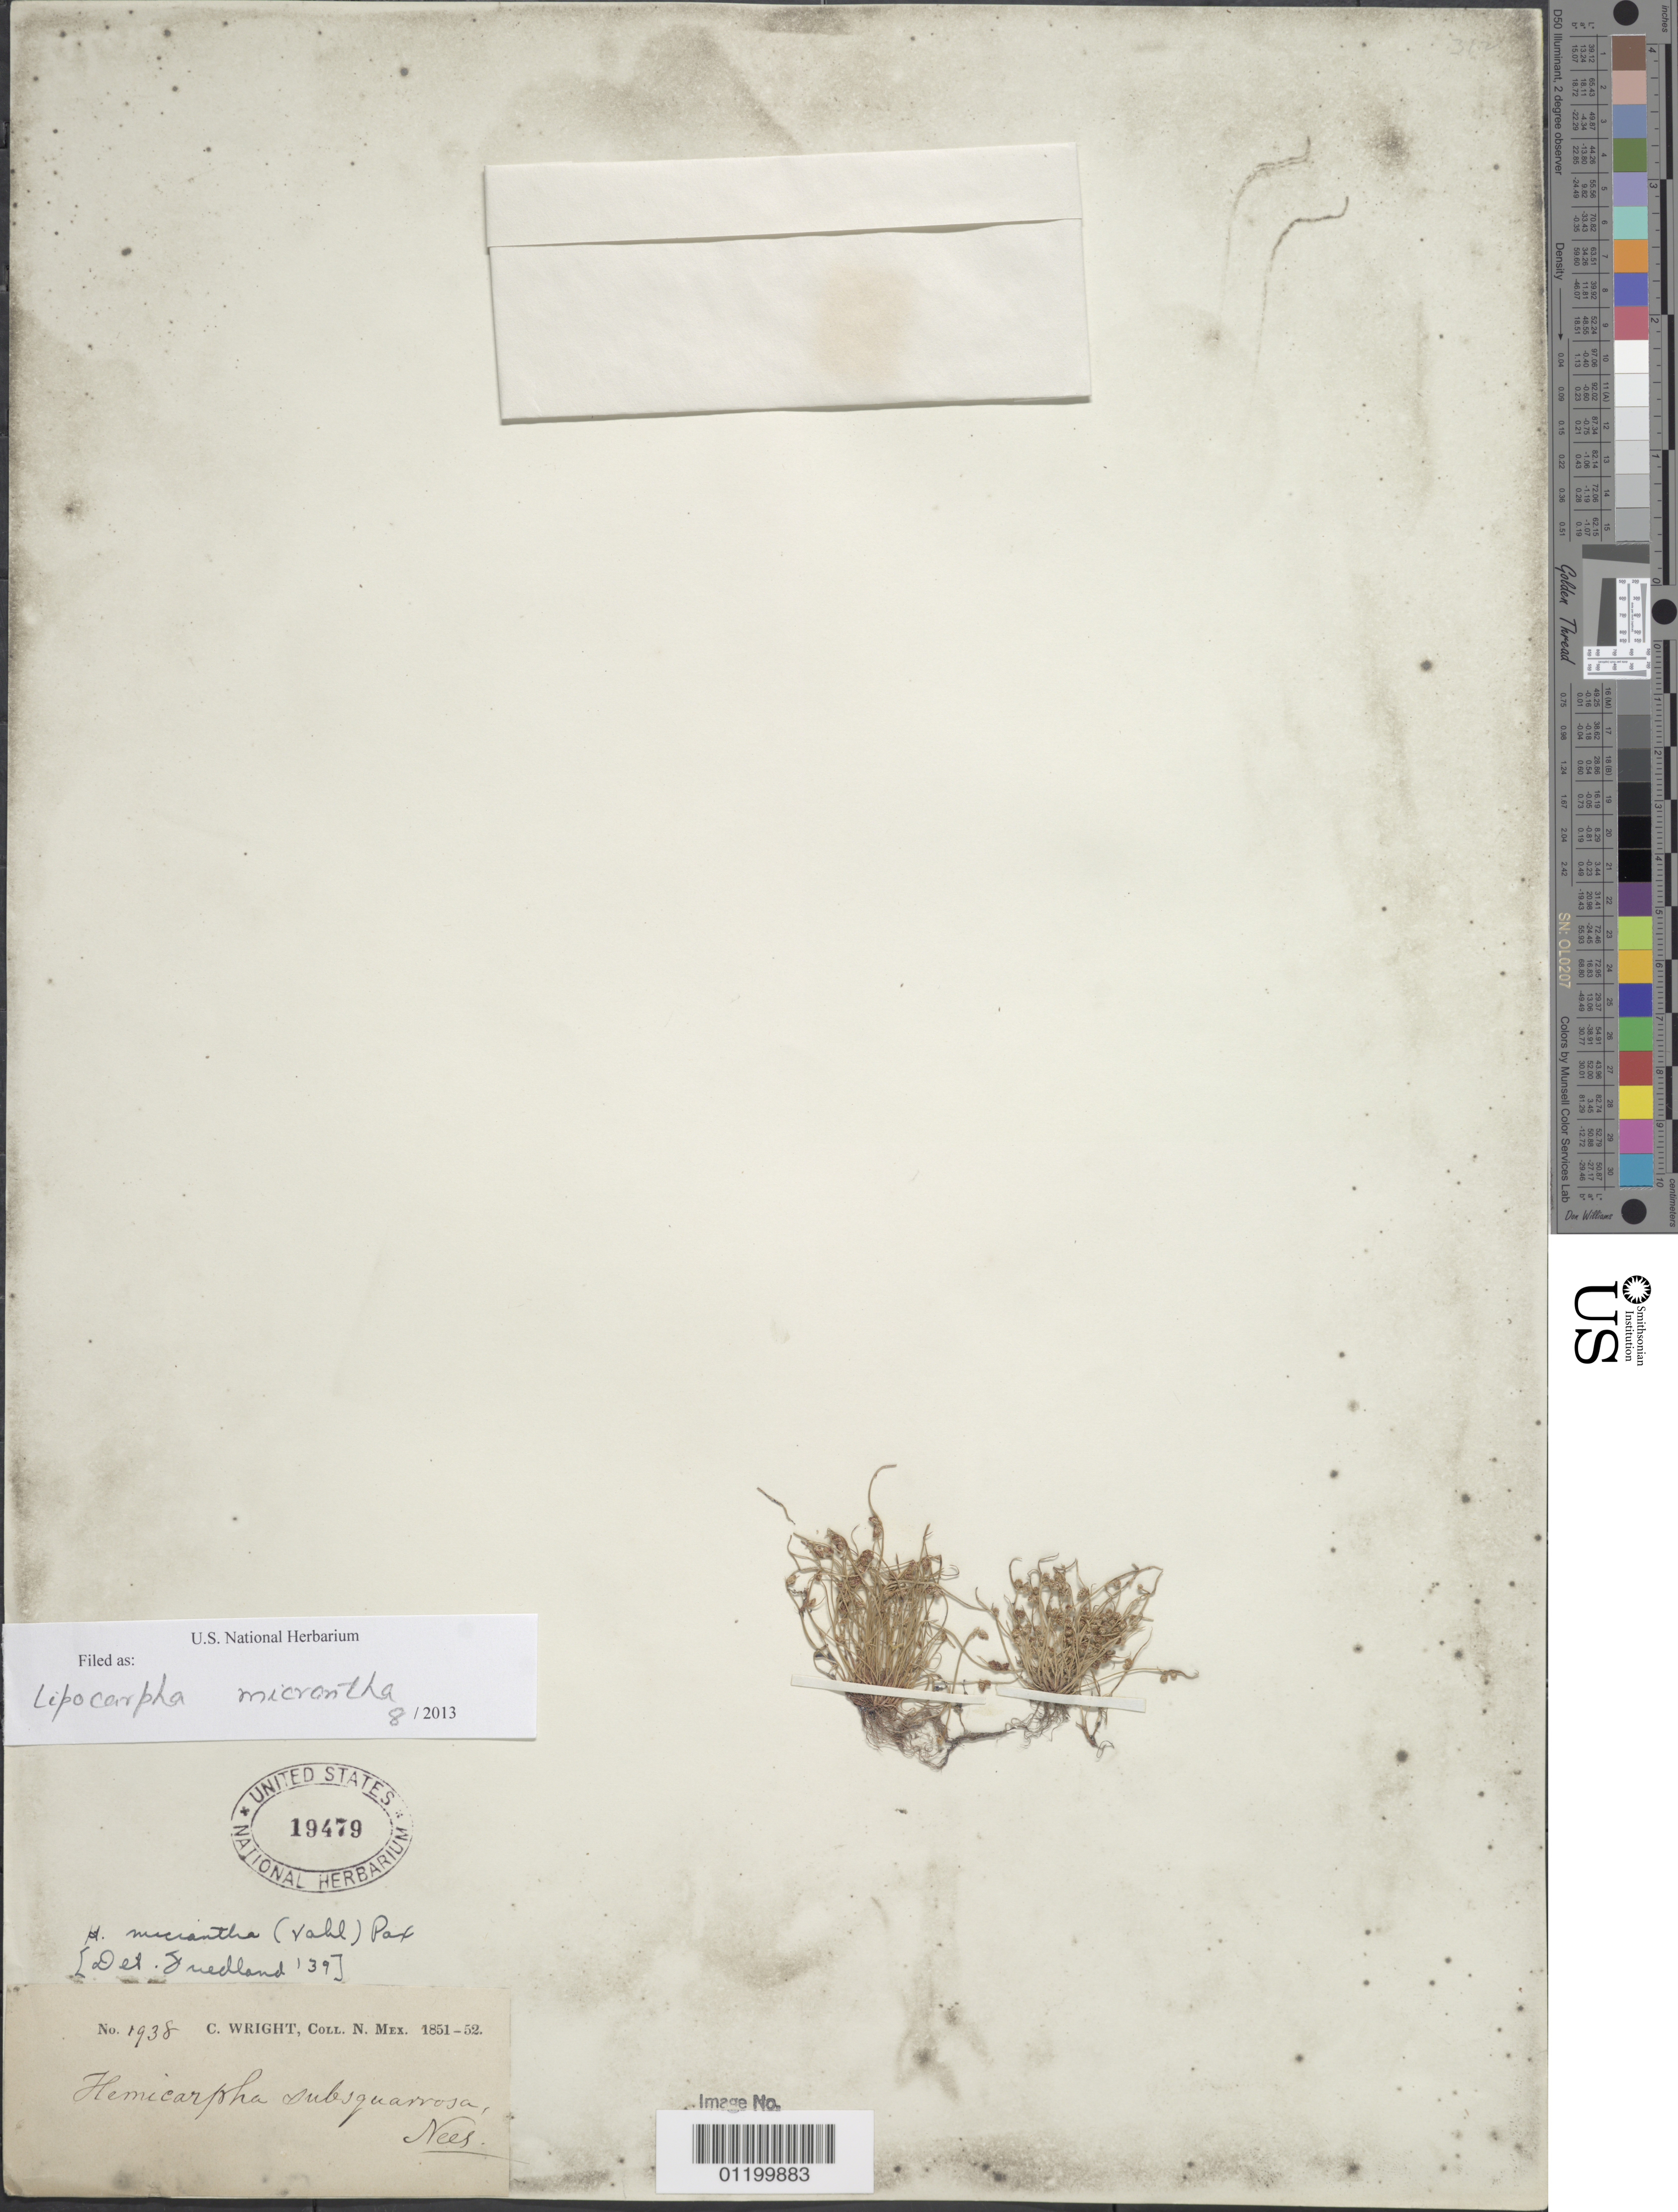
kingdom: Plantae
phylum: Tracheophyta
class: Liliopsida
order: Poales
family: Cyperaceae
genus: Cyperus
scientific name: Cyperus subsquarrosus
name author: (Muhl.) Bauters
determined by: Strong, M. T., (US), Smithsonian Institution - National Museum of Natural History (UNITED STATES)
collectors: C. Wright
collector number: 1938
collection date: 1851/1852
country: United States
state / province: New Mexico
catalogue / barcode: US 19479